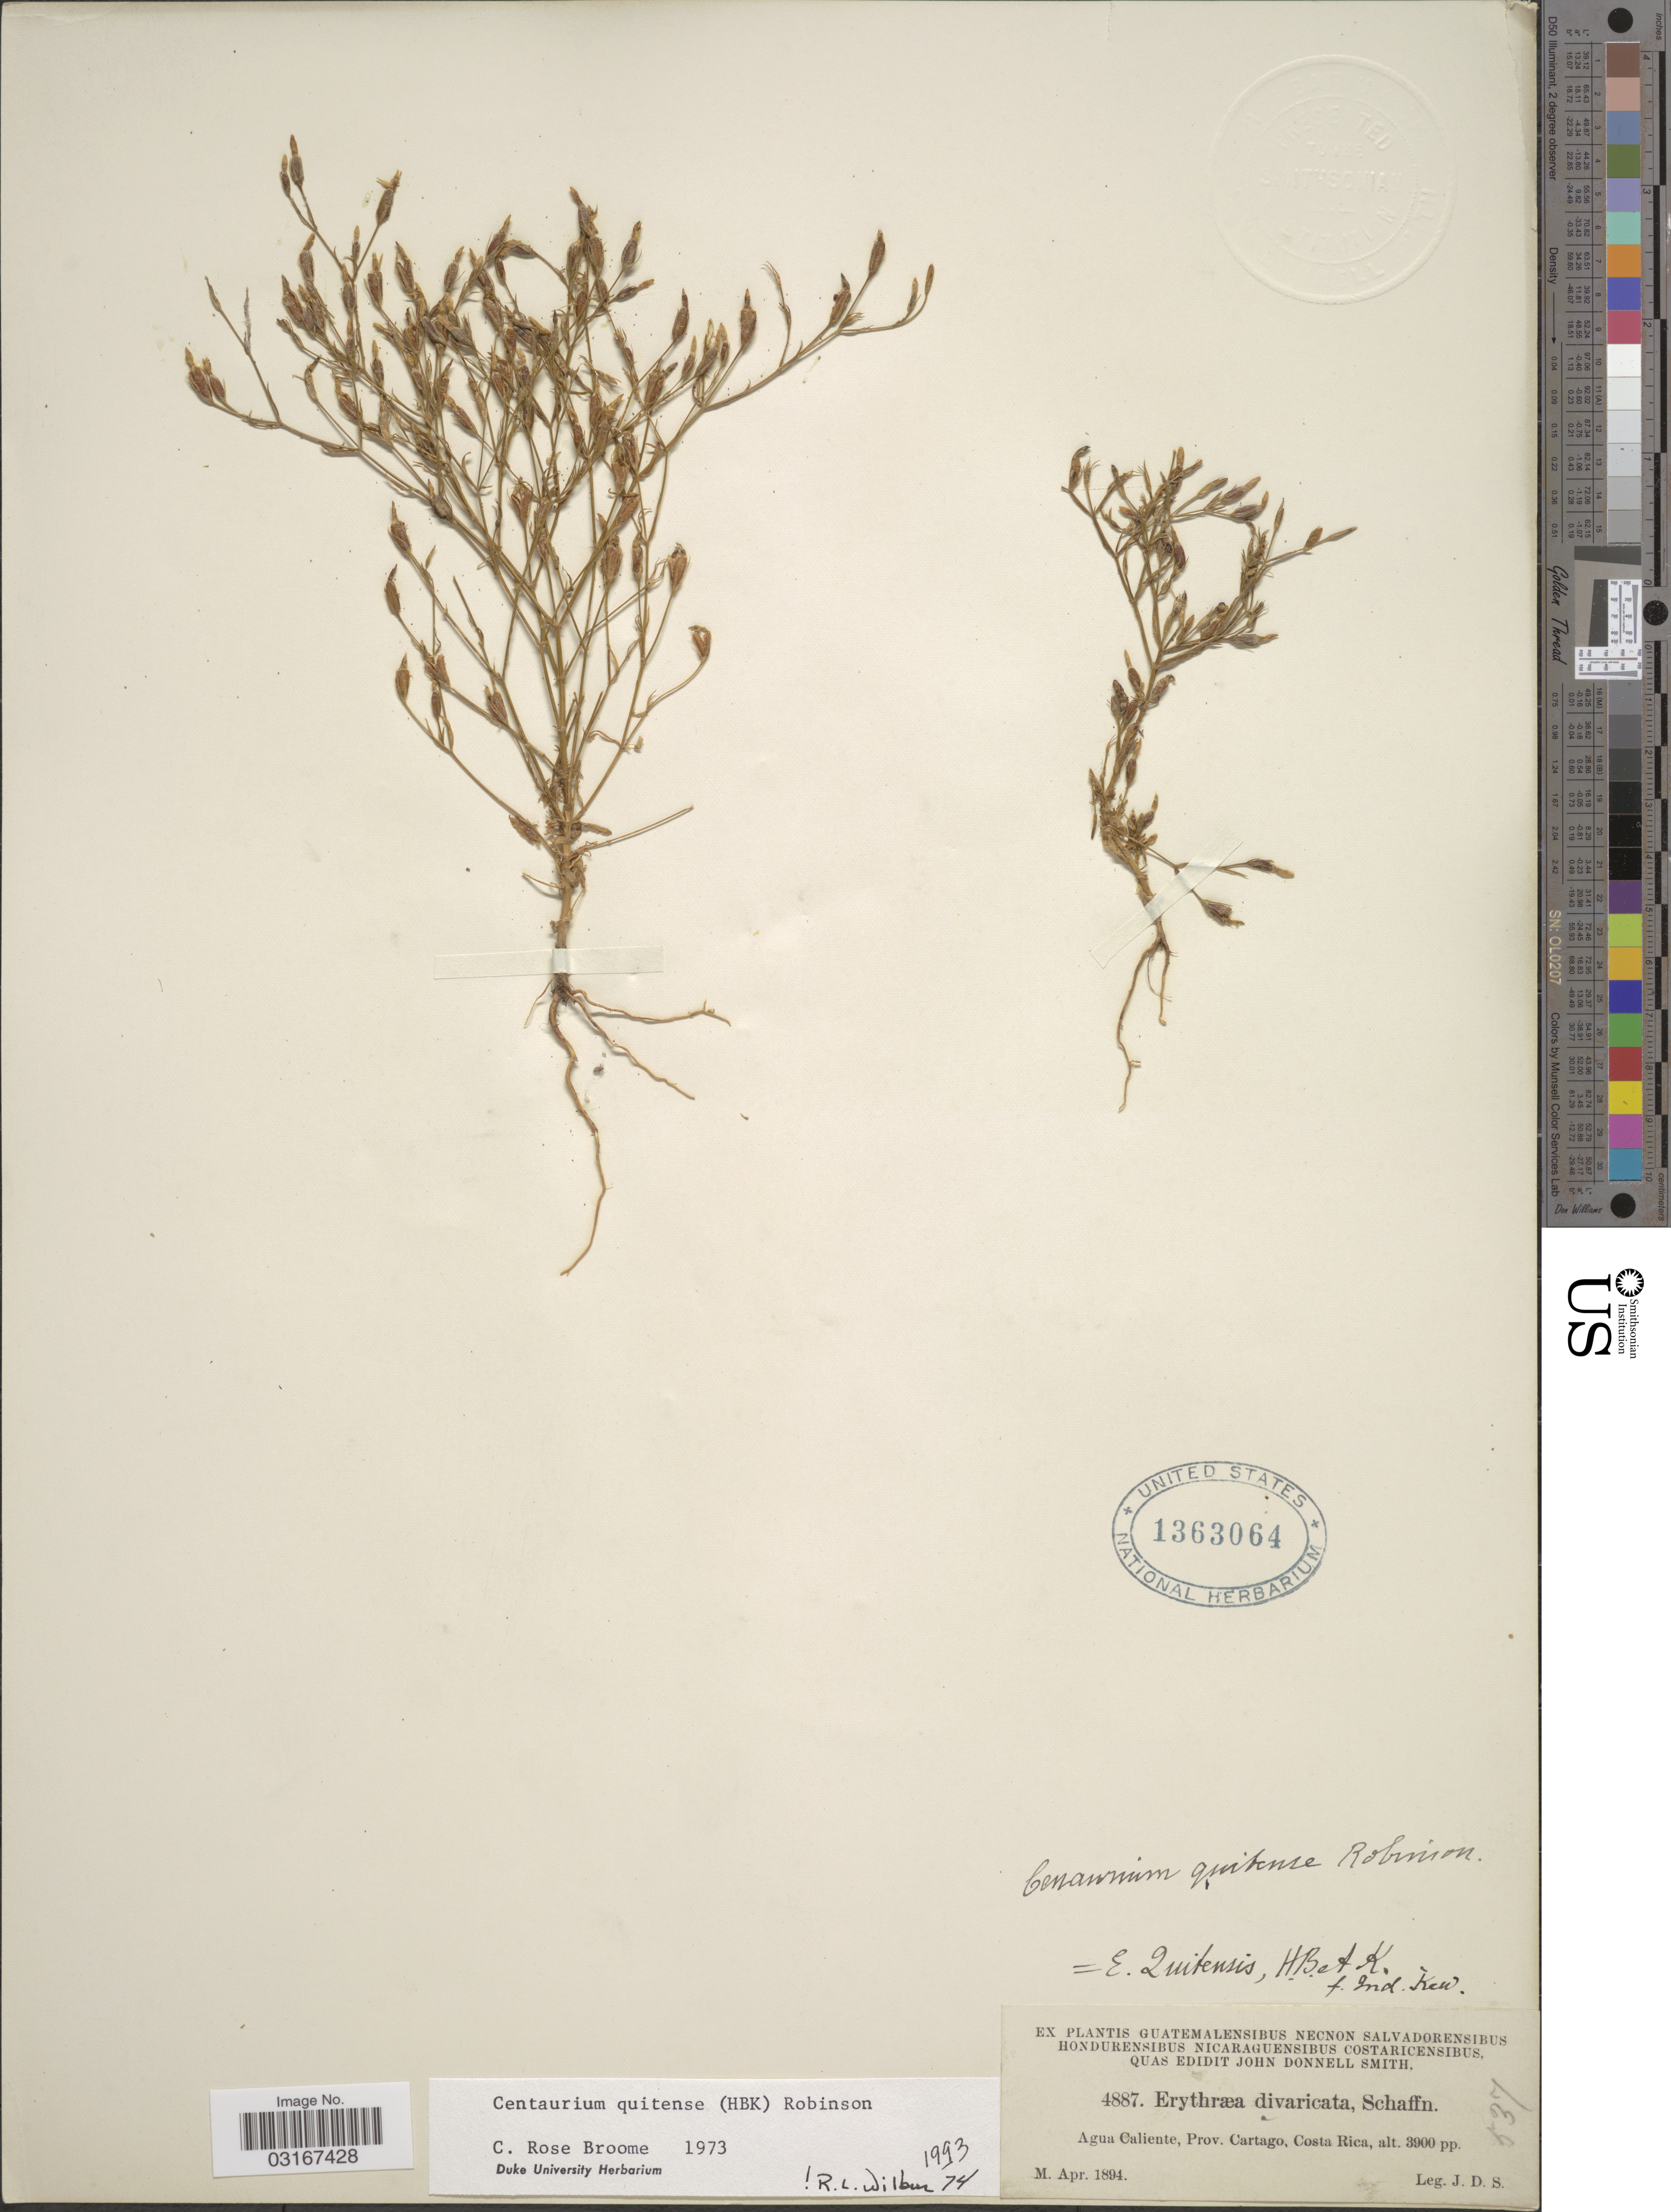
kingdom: Plantae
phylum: Tracheophyta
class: Magnoliopsida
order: Gentianales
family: Gentianaceae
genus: Centaurium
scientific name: Centaurium quitense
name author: (Kunth) B.L. Rob.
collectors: J. Donnell Smith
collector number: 4887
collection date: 1894-04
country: Costa Rica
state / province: Cartago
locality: Agua Caliente.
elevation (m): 1189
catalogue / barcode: US 1363064